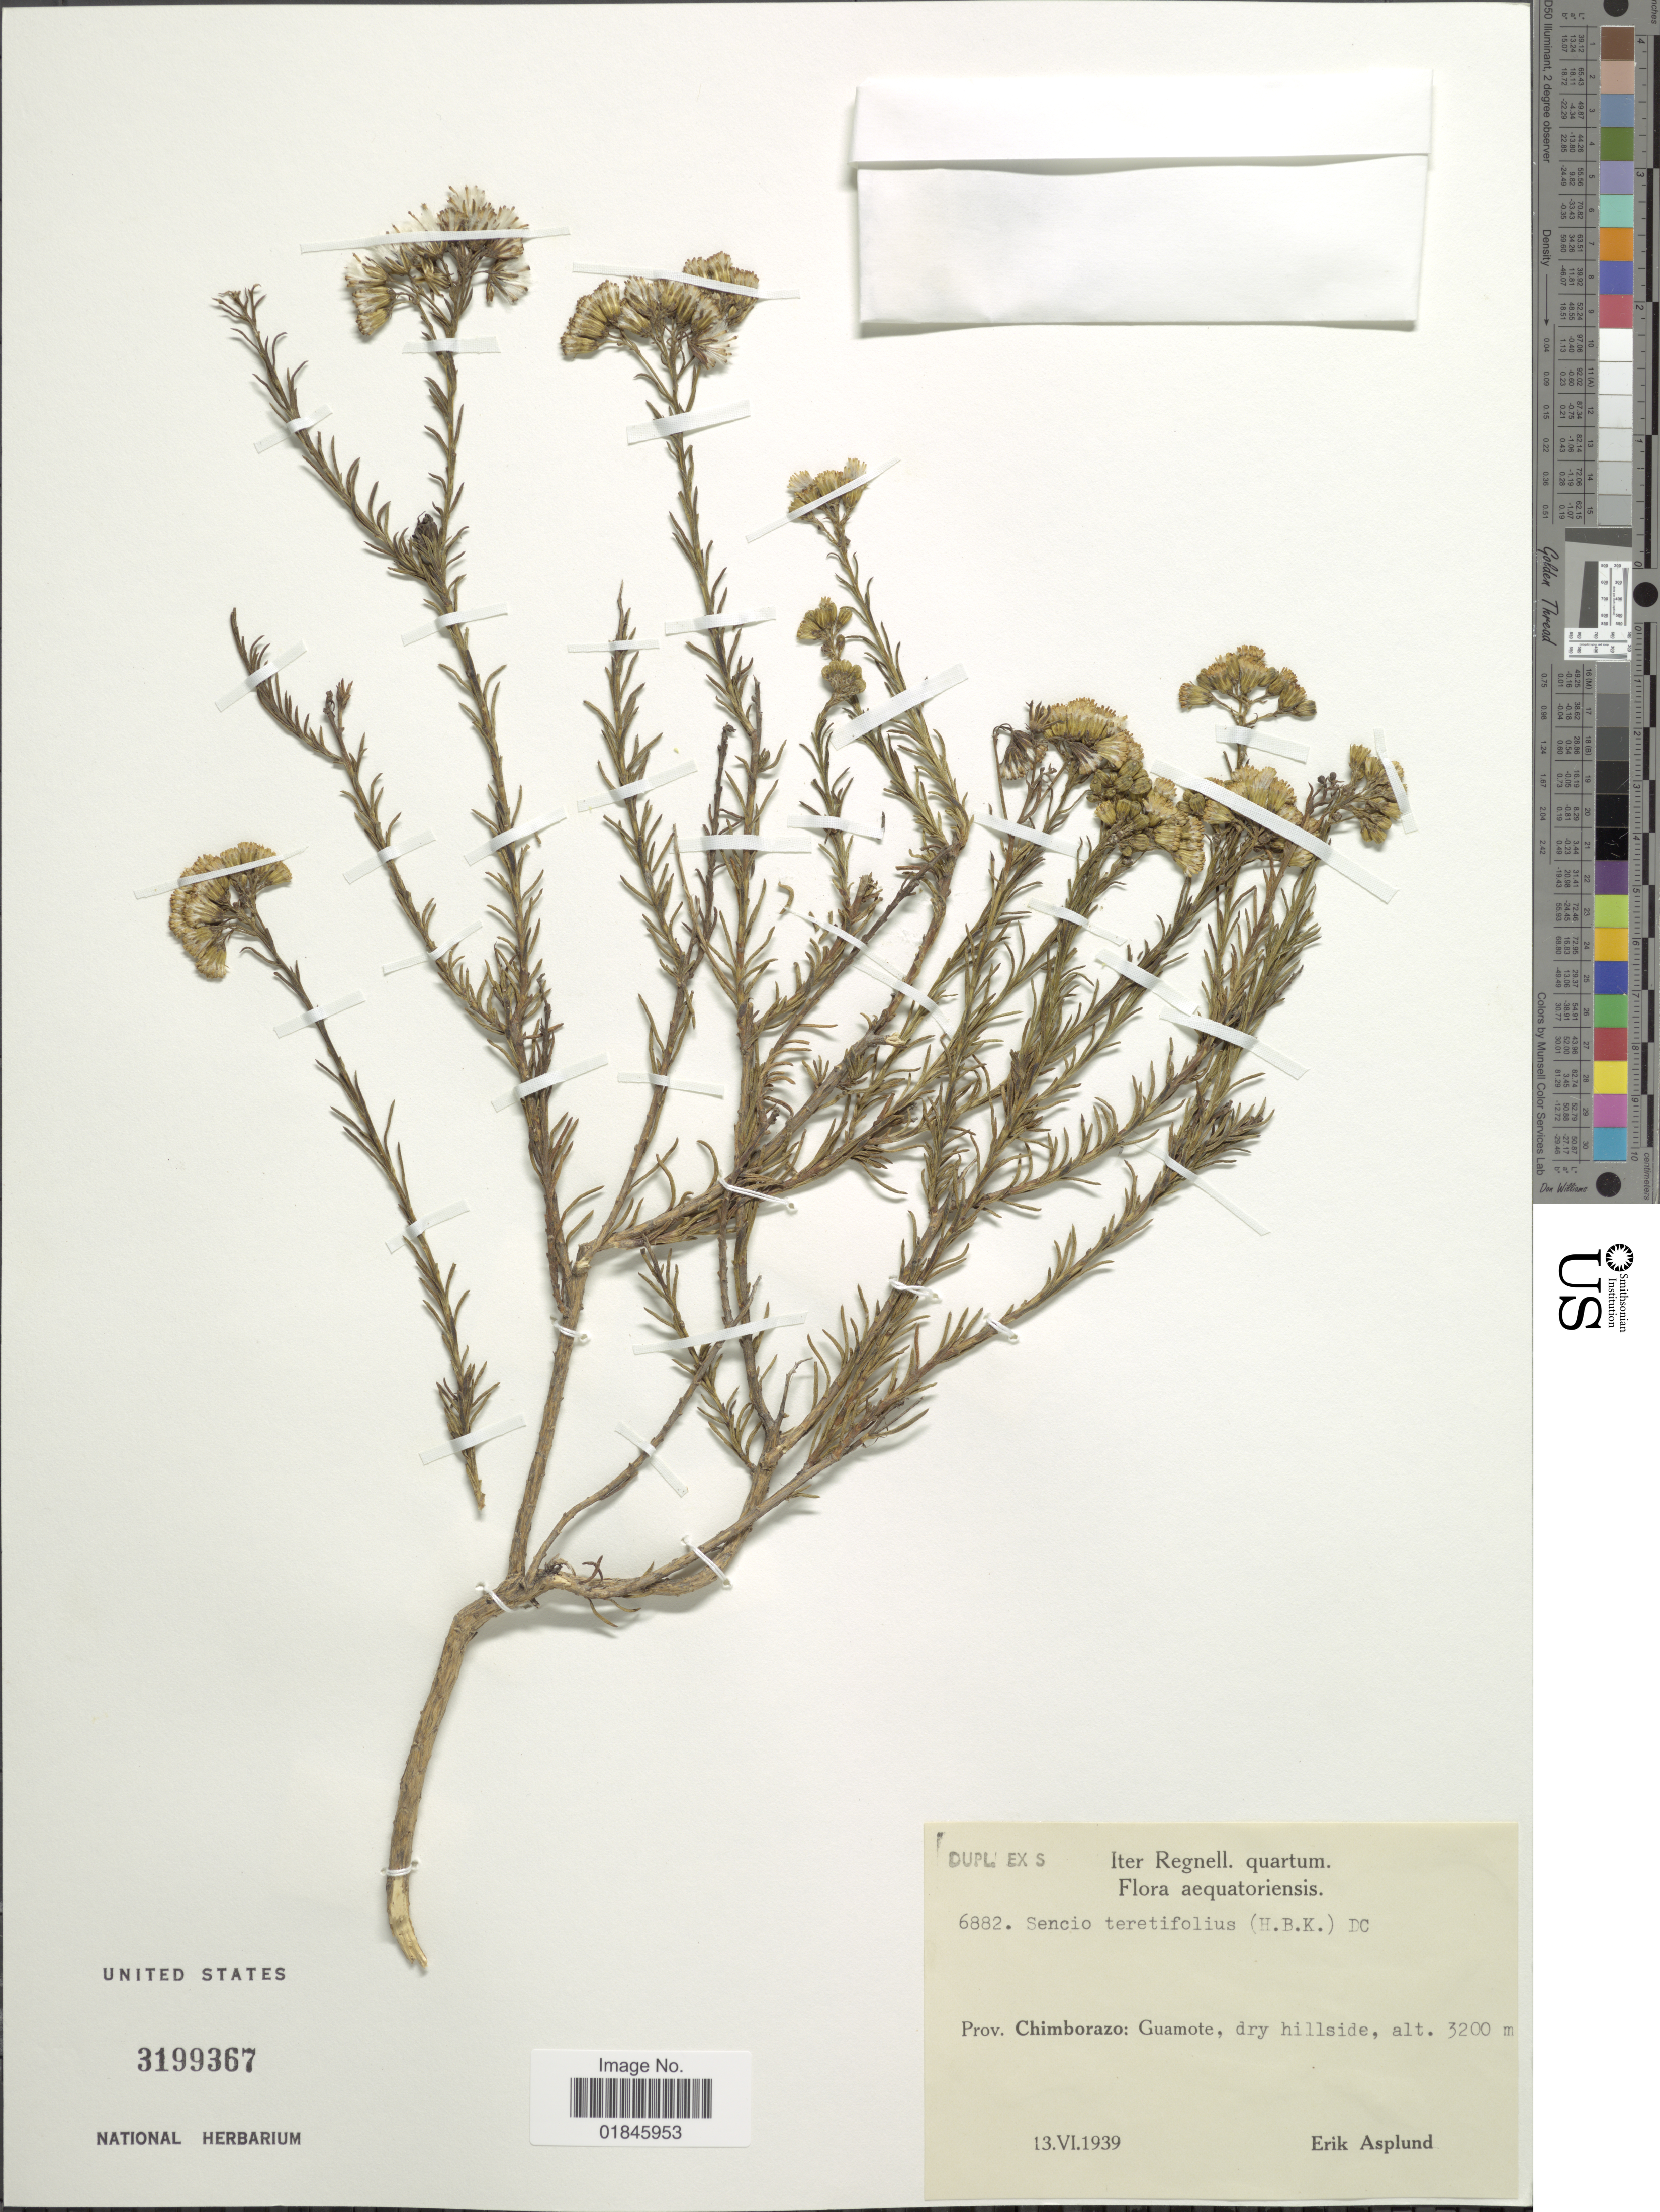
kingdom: Plantae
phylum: Tracheophyta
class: Magnoliopsida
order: Asterales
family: Asteraceae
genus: Pentacalia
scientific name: Pentacalia teretifolia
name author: (Kunth) Cuatrec.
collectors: E. Asplund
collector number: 6882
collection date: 1939-06-13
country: Ecuador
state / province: Chimborazo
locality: Prov. Chimborazo: Guamote, dry hillside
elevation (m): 3200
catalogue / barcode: US 3199367